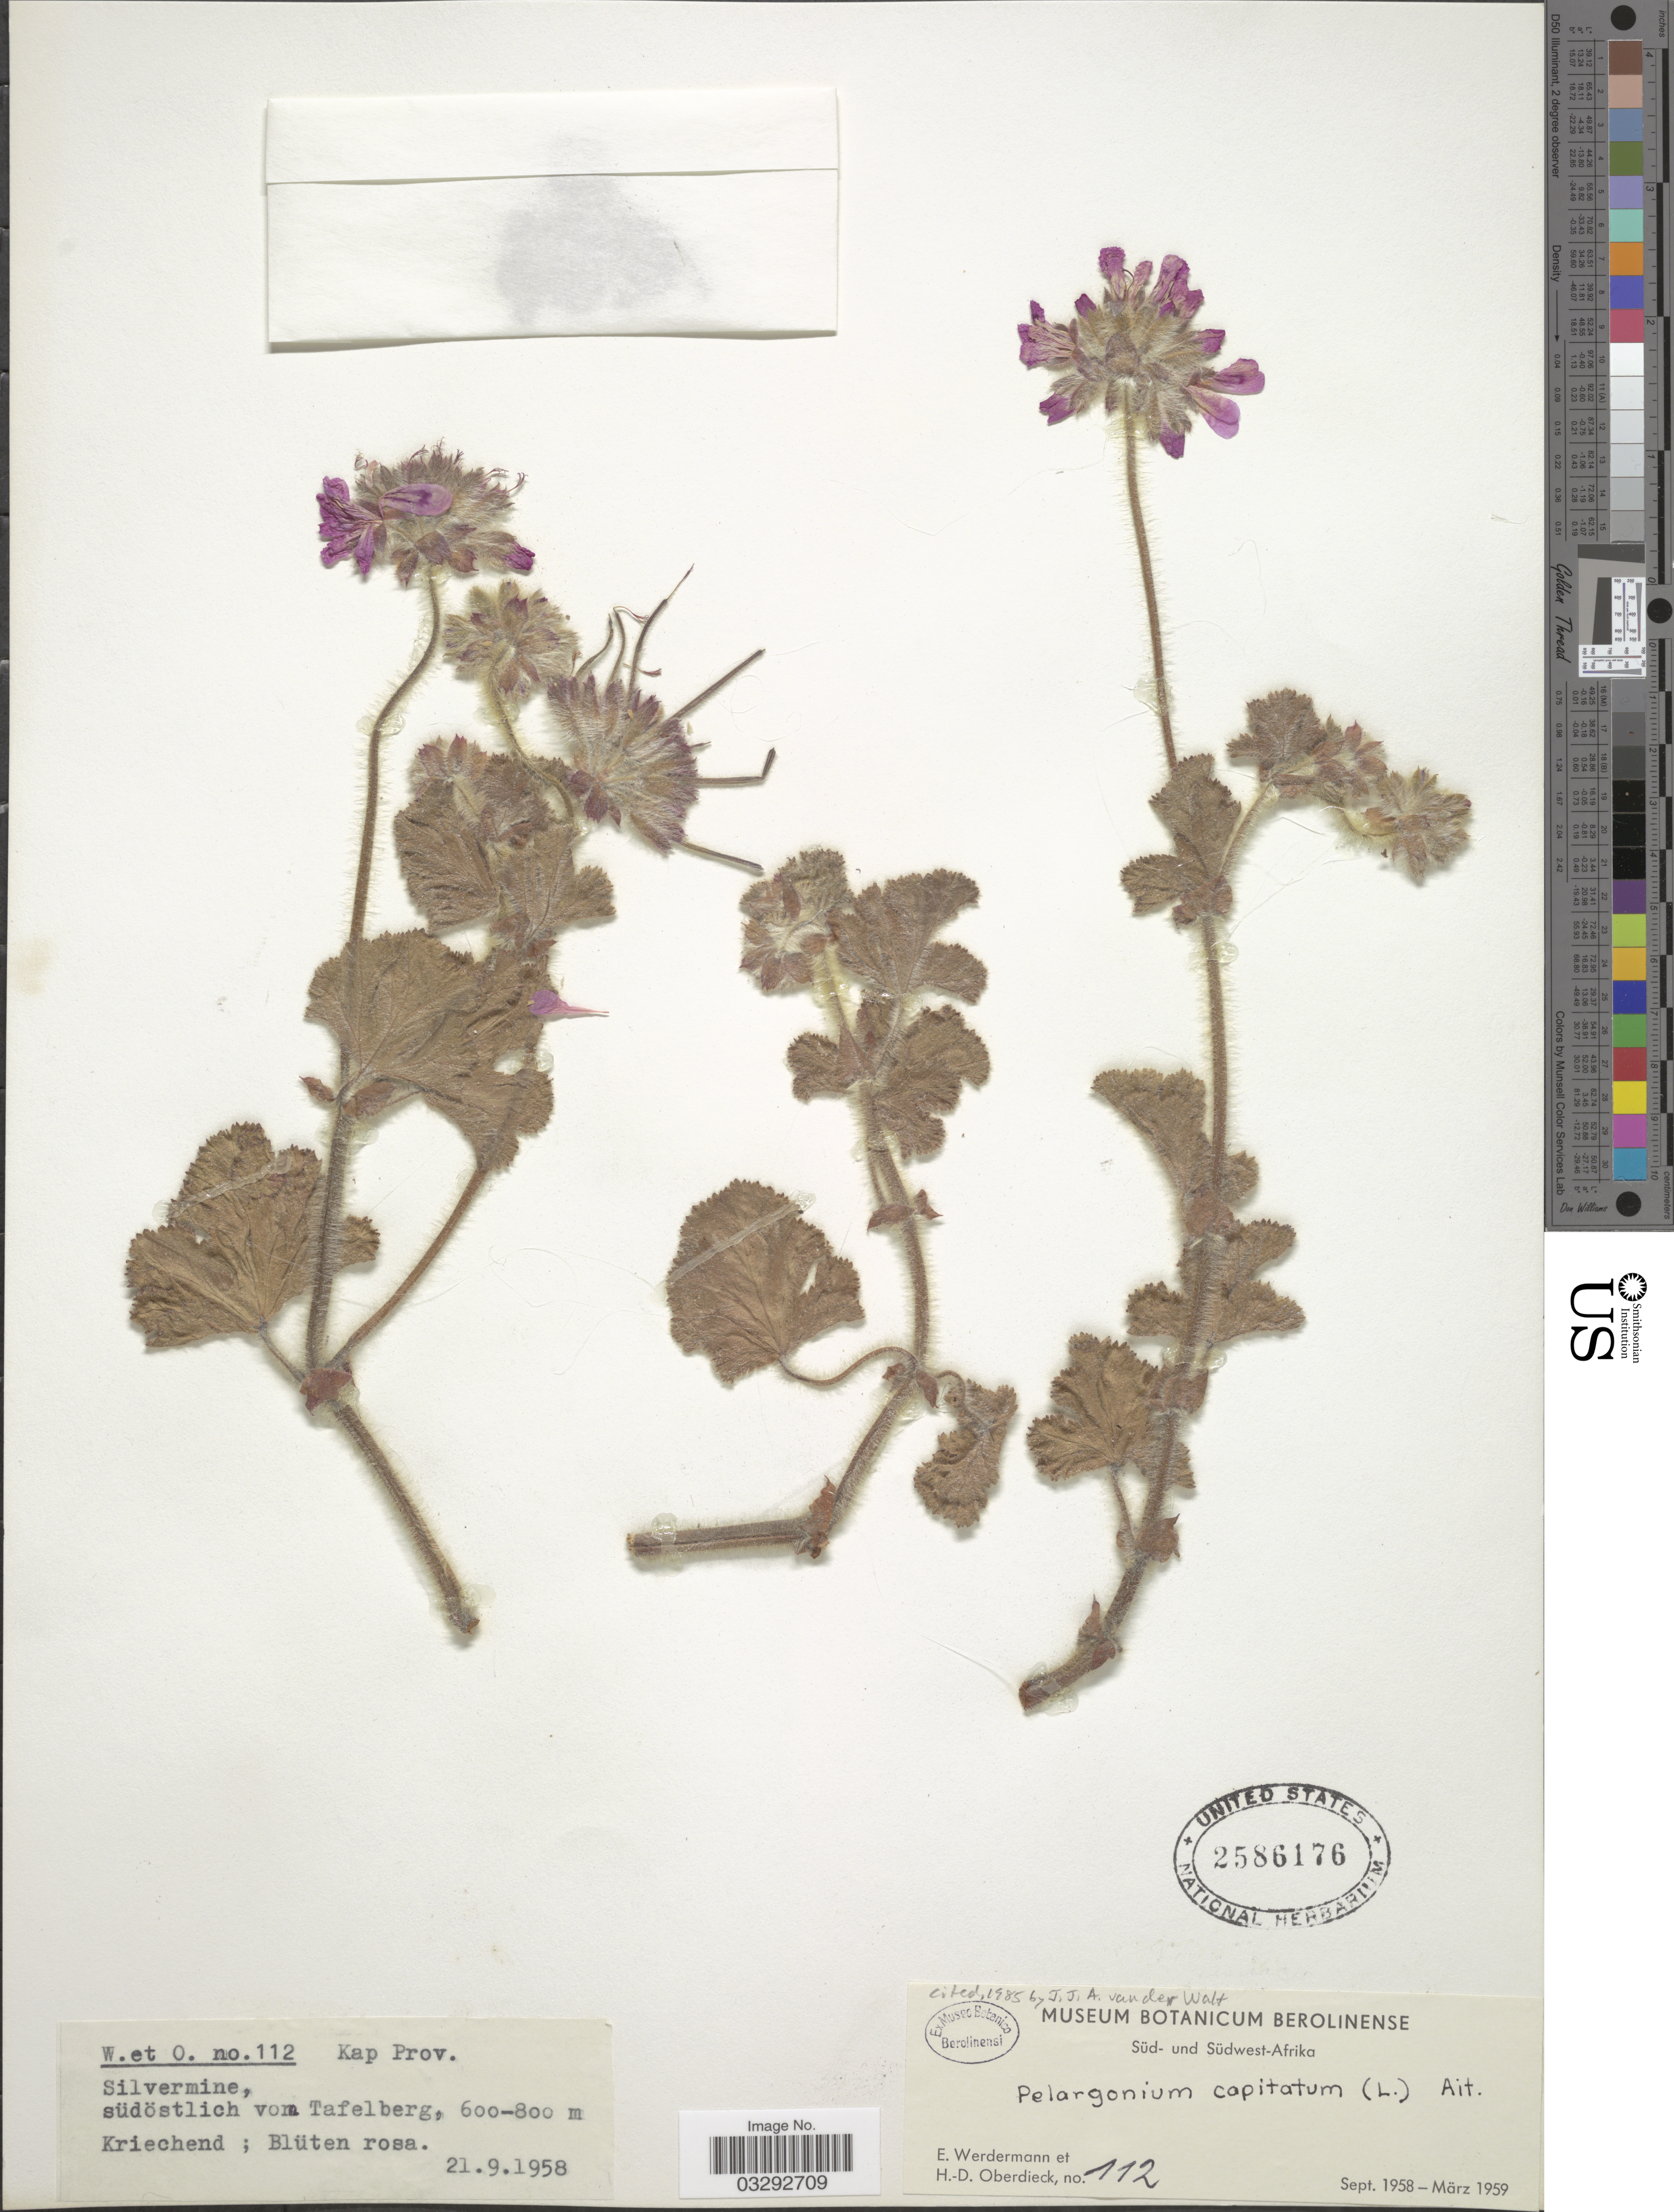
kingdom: Plantae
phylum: Tracheophyta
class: Magnoliopsida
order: Geraniales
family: Geraniaceae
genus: Pelargonium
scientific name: Pelargonium capitatum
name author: (L.) L'Hér.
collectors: E. Werdermann & H. Oberdieck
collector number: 112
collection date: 1958-09-21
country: South Africa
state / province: Western Cape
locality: Kap Prov. Silvermine, südöstlich von Tafelberg.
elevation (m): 600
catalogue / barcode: US 2586176